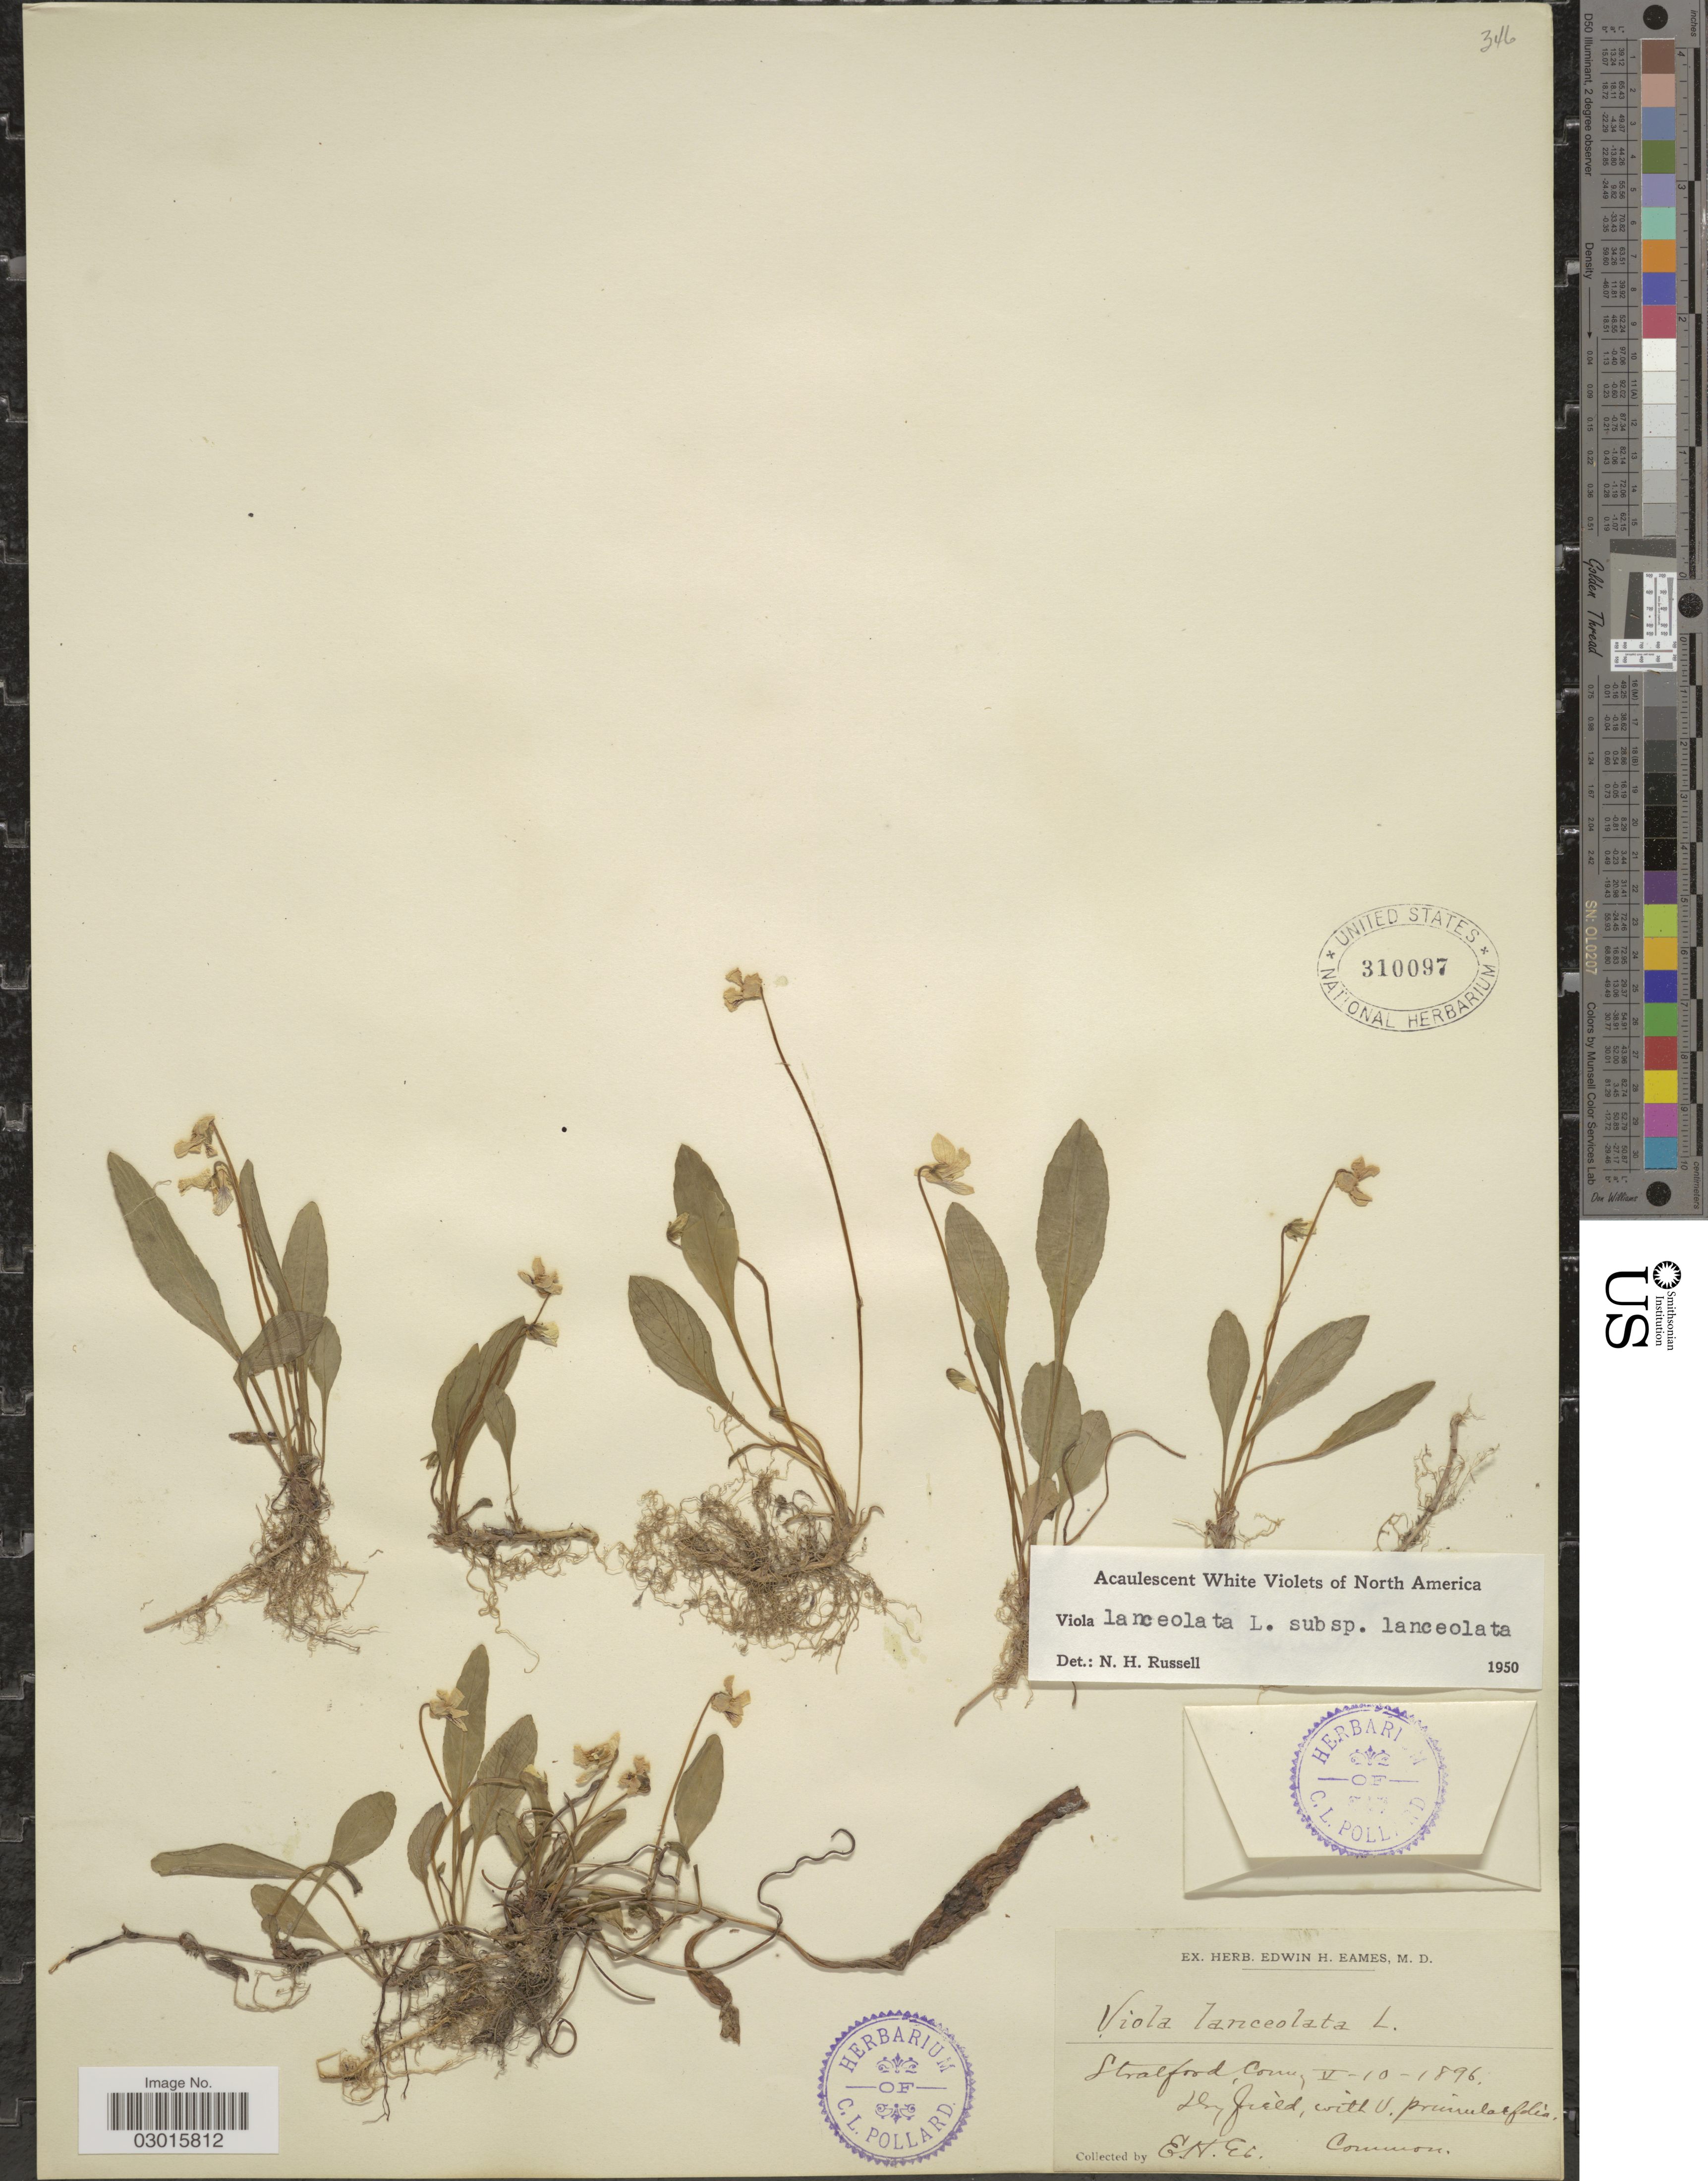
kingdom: Plantae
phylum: Tracheophyta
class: Magnoliopsida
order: Malpighiales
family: Violaceae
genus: Viola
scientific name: Viola lanceolata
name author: L.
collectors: E. H. Eames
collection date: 1896-05-10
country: United States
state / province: Connecticut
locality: Stratford.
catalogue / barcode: US 310097